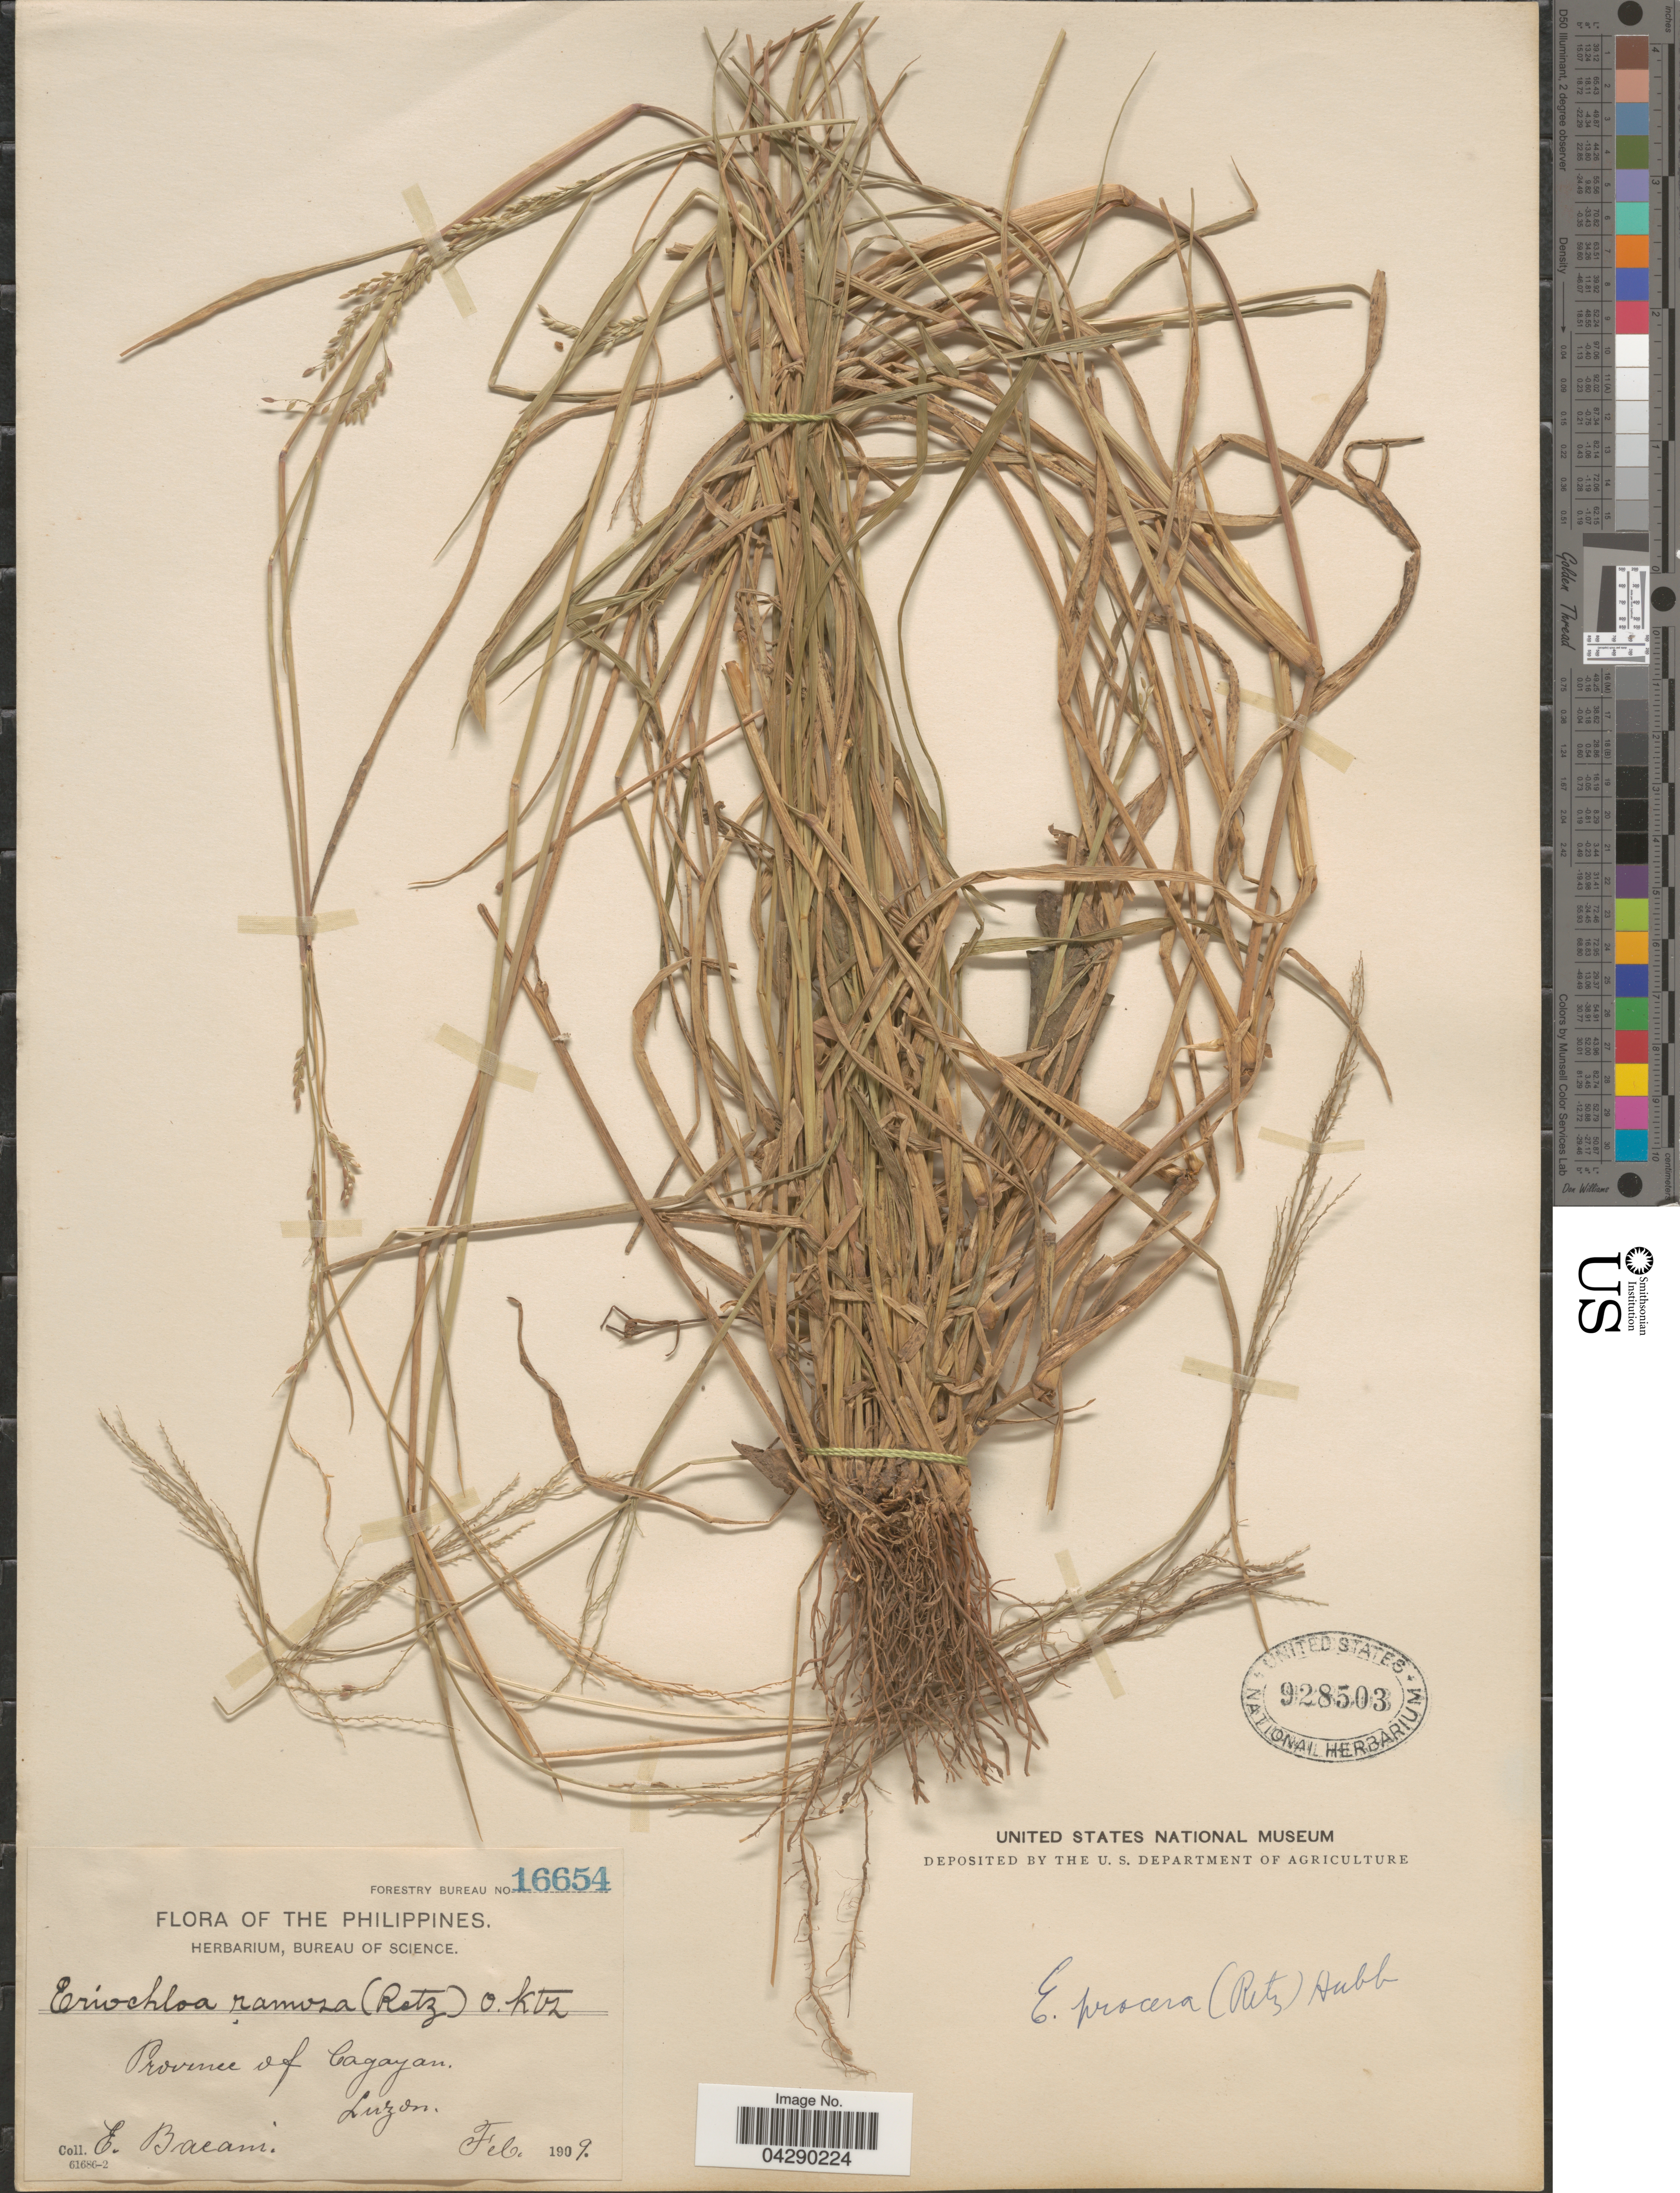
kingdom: Plantae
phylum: Tracheophyta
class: Liliopsida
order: Poales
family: Poaceae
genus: Eriochloa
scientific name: Eriochloa procera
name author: (Retz.) C.E. Hubb.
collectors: E. Bacani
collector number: Forestry Bureau 16654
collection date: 1909-02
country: Philippines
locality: Province of Cagayan.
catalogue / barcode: US 928503